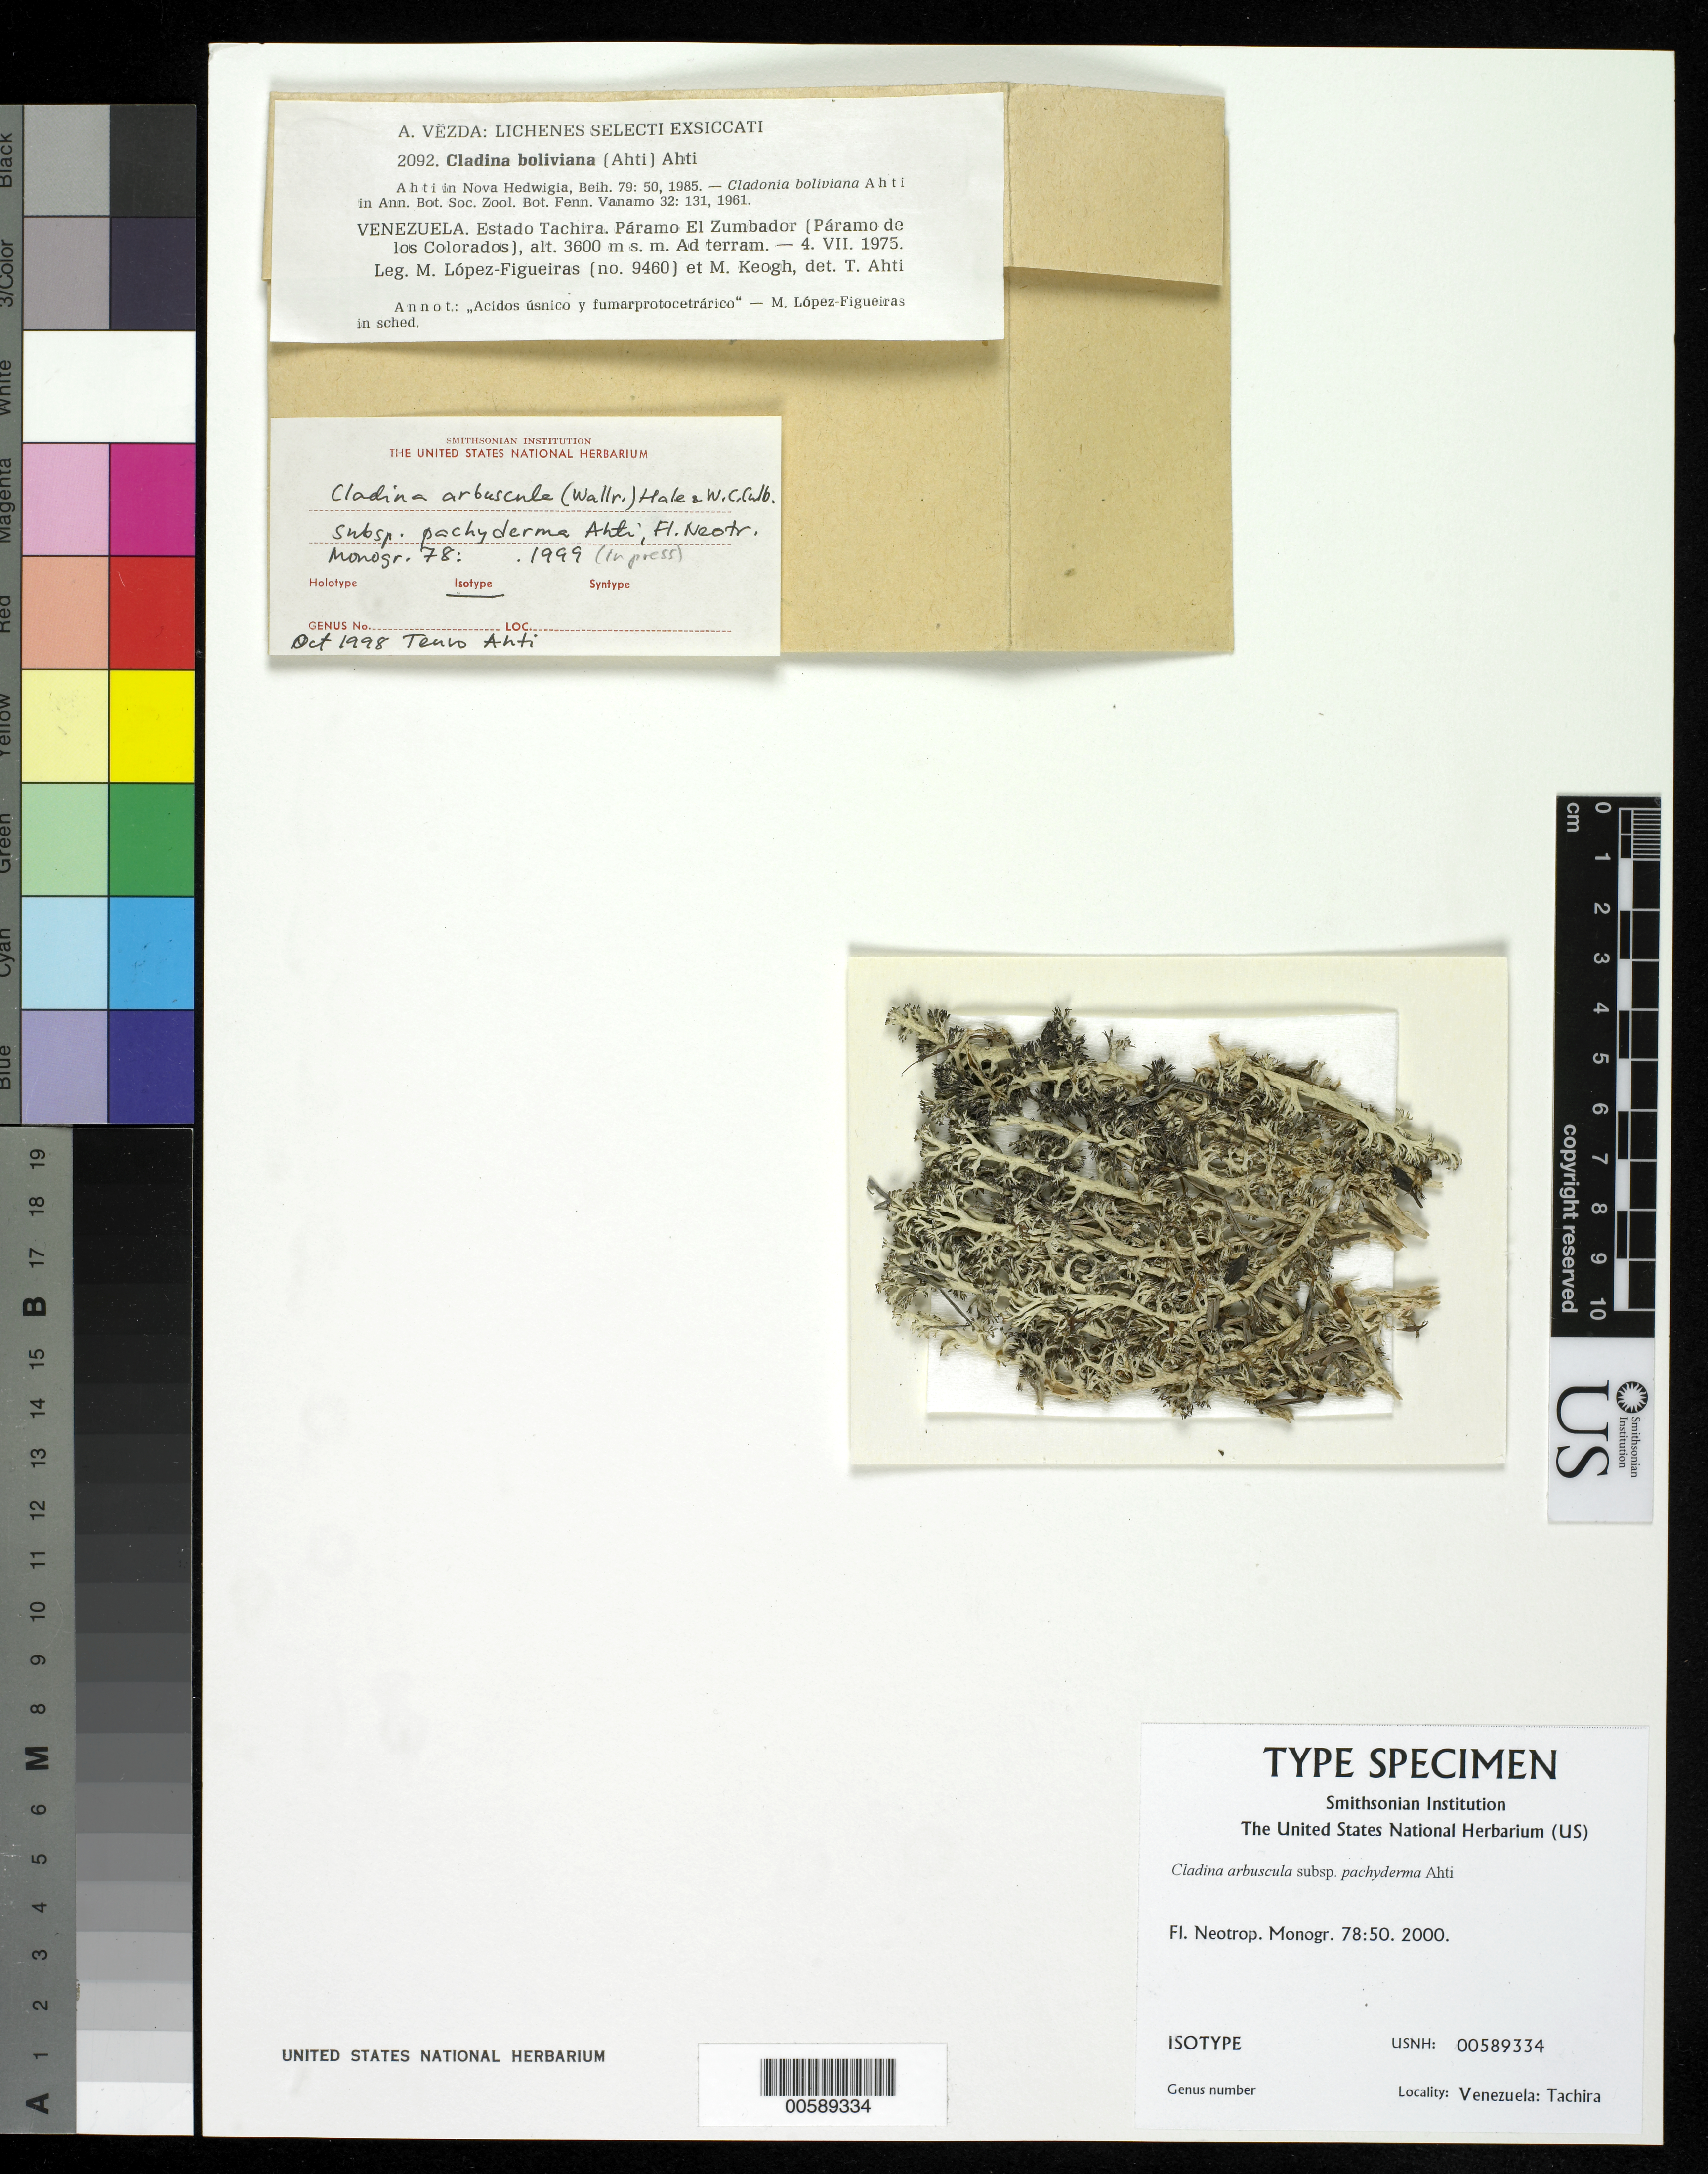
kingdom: Fungi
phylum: Ascomycota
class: Lecanoromycetes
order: Lecanorales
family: Cladoniaceae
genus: Cladina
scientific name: Cladina arbuscula subsp. pachyderma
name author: Ahti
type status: Isotype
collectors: M. López Figueiras & M. Keogh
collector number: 9460 (Vezda Exs. 2092)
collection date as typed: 04 Jul 1975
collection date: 1975-07-04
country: Venezuela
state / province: Tachira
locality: Paramo El Zumbador, Paramo de Los Colorados.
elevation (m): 3600